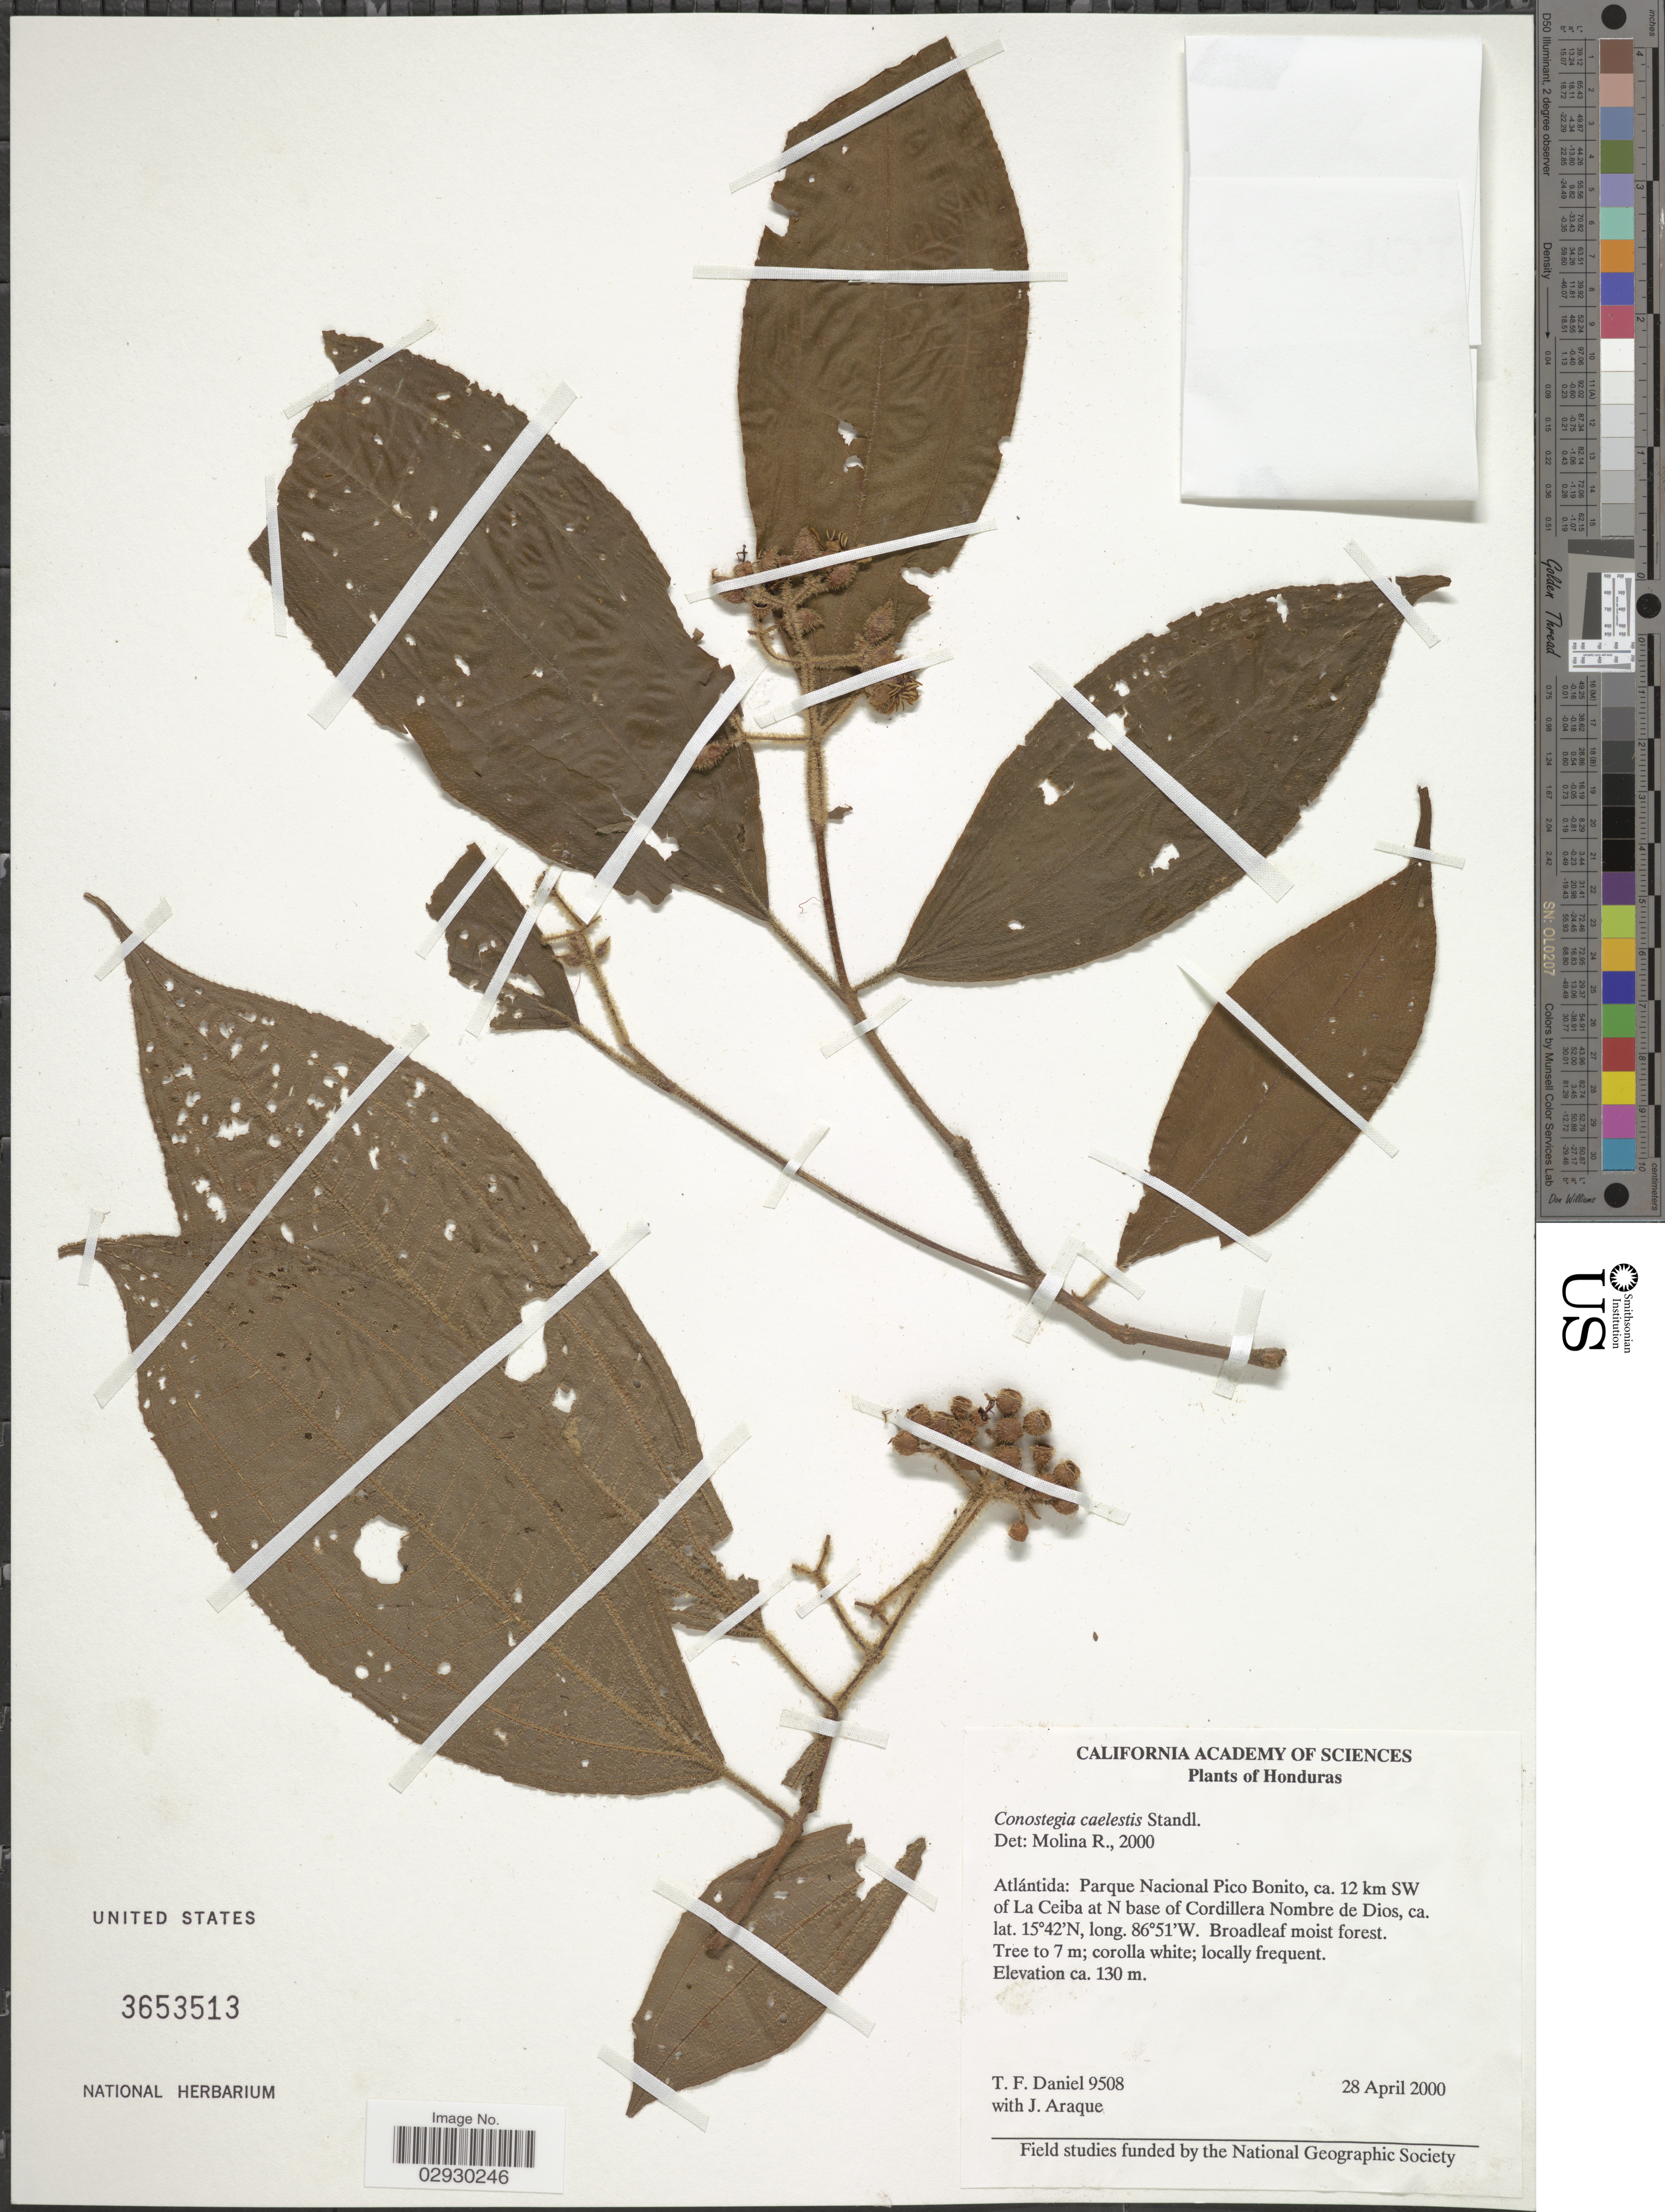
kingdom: Plantae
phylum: Tracheophyta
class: Magnoliopsida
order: Myrtales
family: Melastomataceae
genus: Conostegia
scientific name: Conostegia caelestis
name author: Standl.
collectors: T. F. Daniel & J. Araque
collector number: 9508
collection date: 2000-04-28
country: Honduras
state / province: Atlántida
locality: Parque Nacional Pico Bonito, ca. 12 km SW of La Ceiba at N base of Cordillera Nombre de Dios.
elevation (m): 130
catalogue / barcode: US 3653513